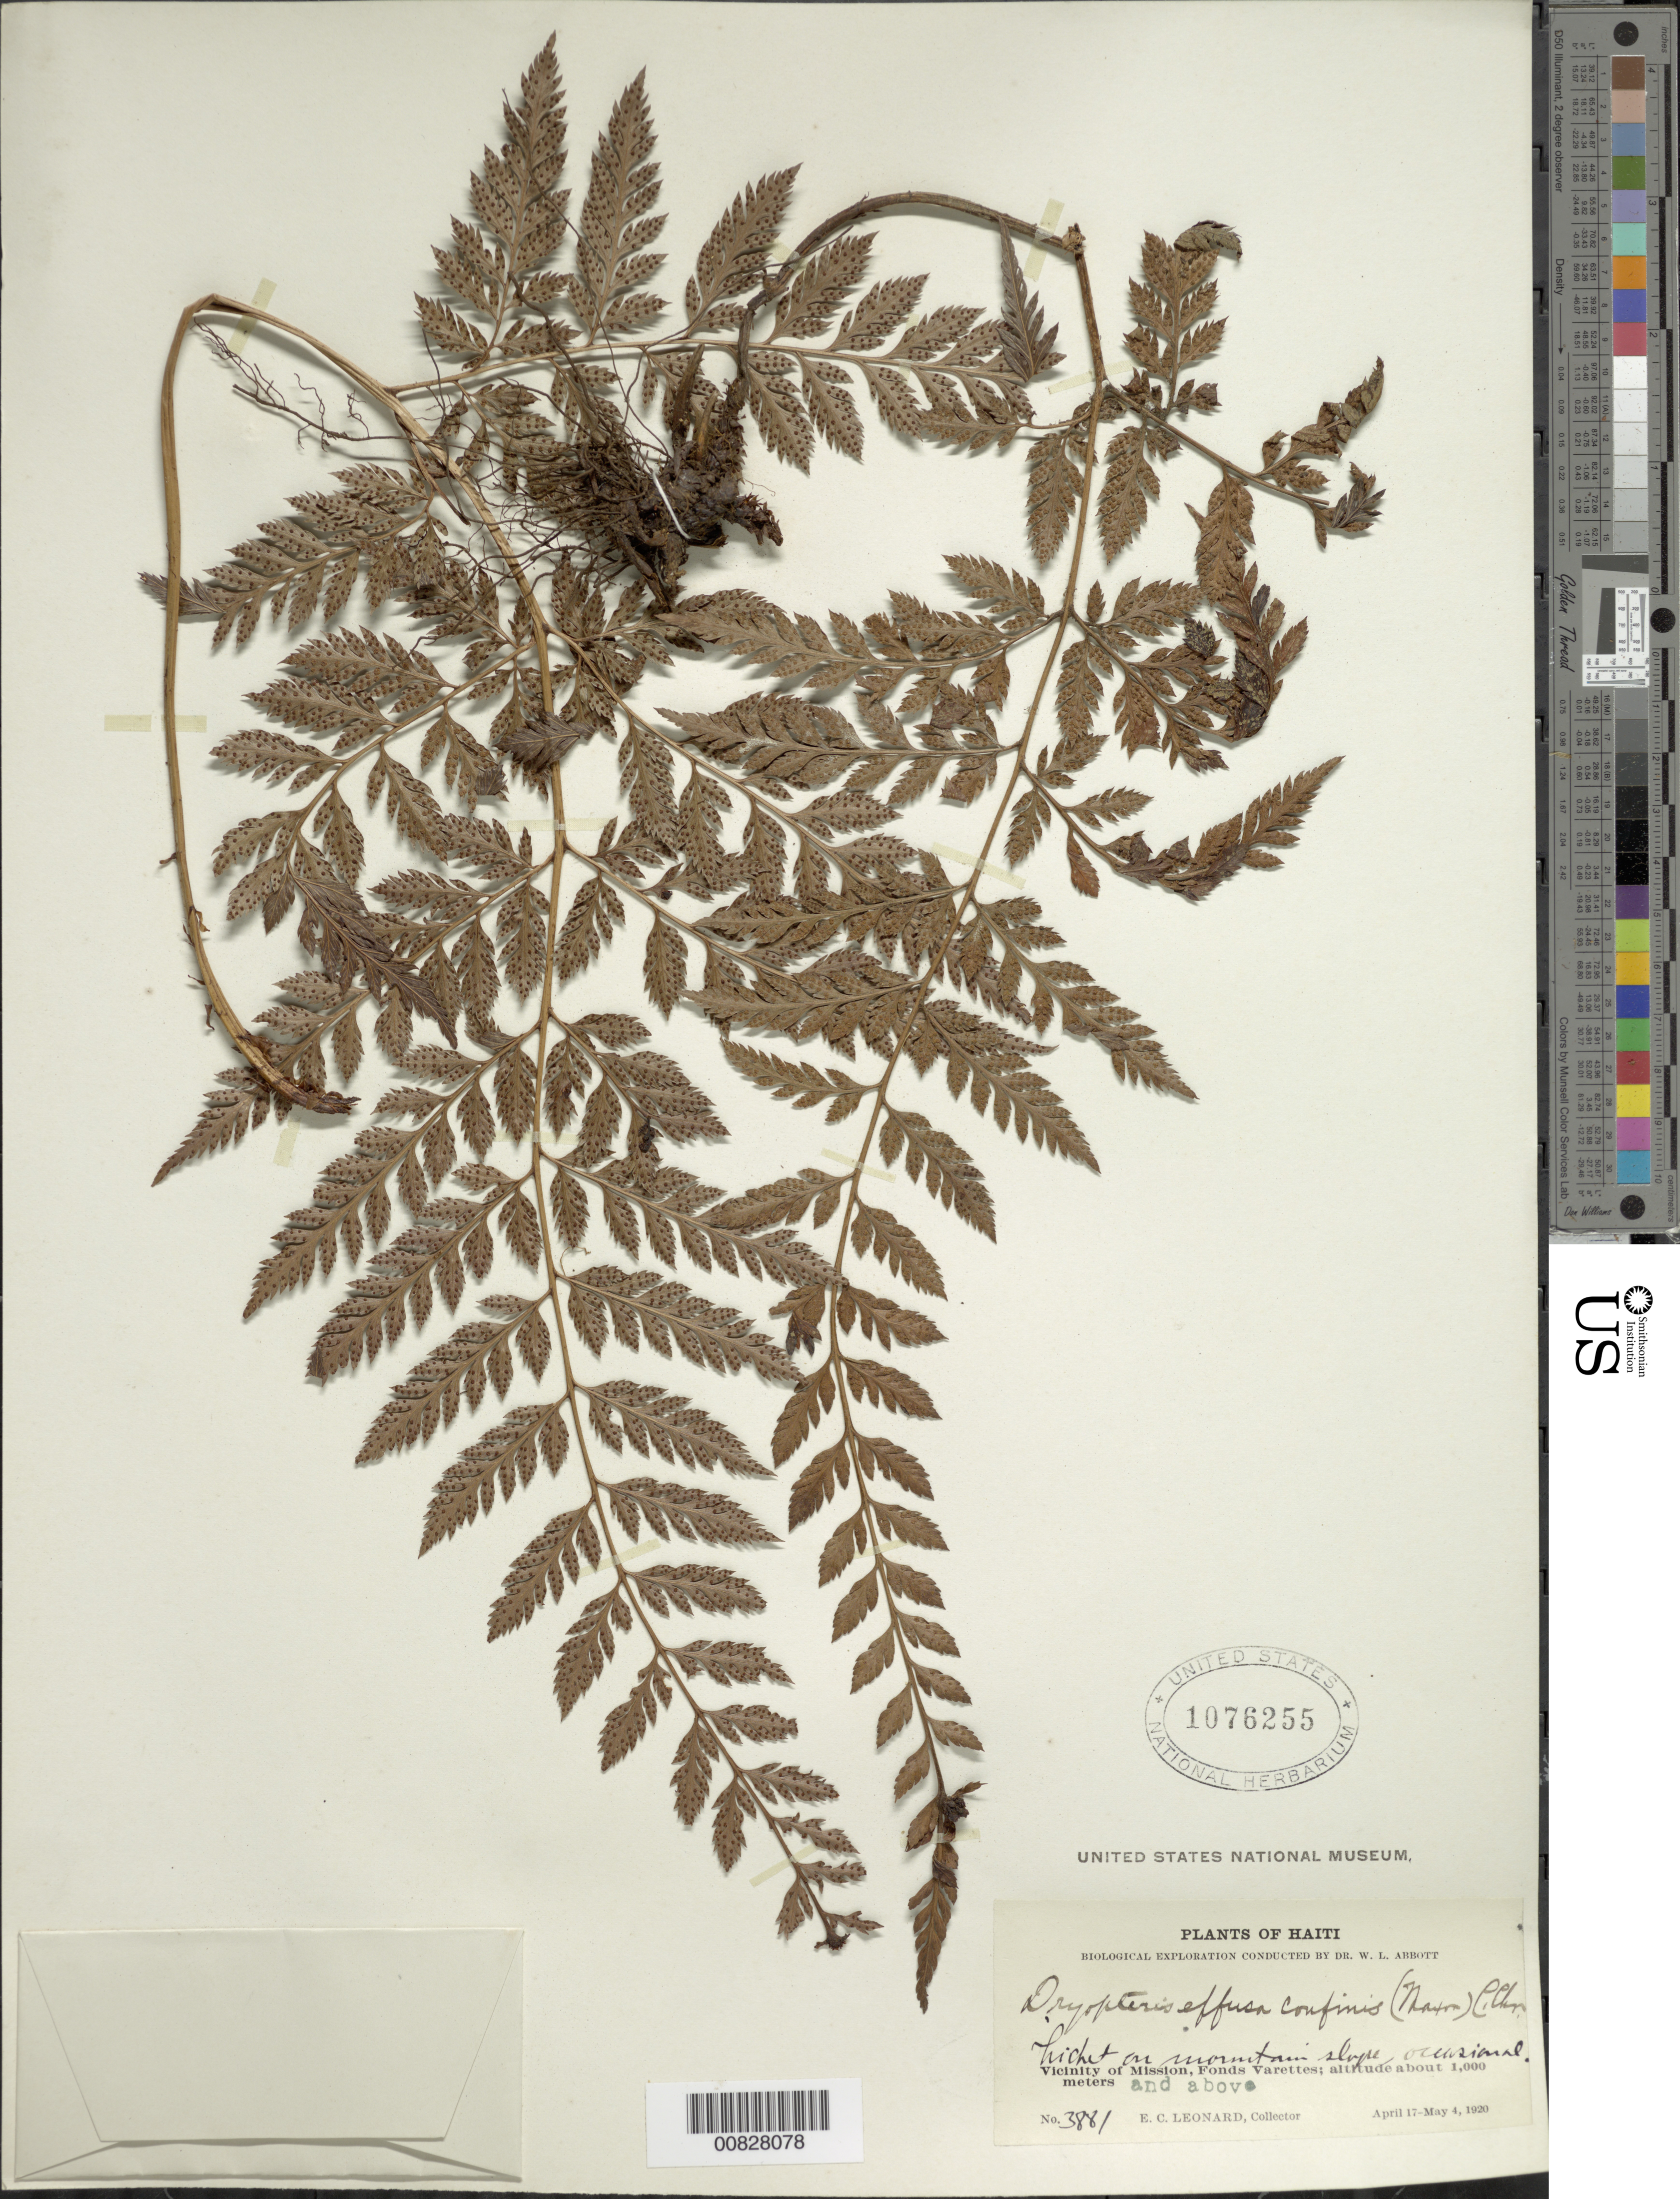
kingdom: Plantae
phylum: Tracheophyta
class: Polypodiopsida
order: Polypodiales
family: Dryopteridaceae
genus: Parapolystichum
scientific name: Parapolystichum confine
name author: (Maxon ex C. Chr.) Labiak et al.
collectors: E. C. Leonard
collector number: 3881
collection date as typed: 17 Apr 1920 to 04 May 1920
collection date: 1920-04-17/1920-05-04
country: Haiti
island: Hispaniola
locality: Fonds Varettes, vicinity Mission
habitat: Thicket on mountain slope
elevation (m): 1000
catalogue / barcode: US 1076255